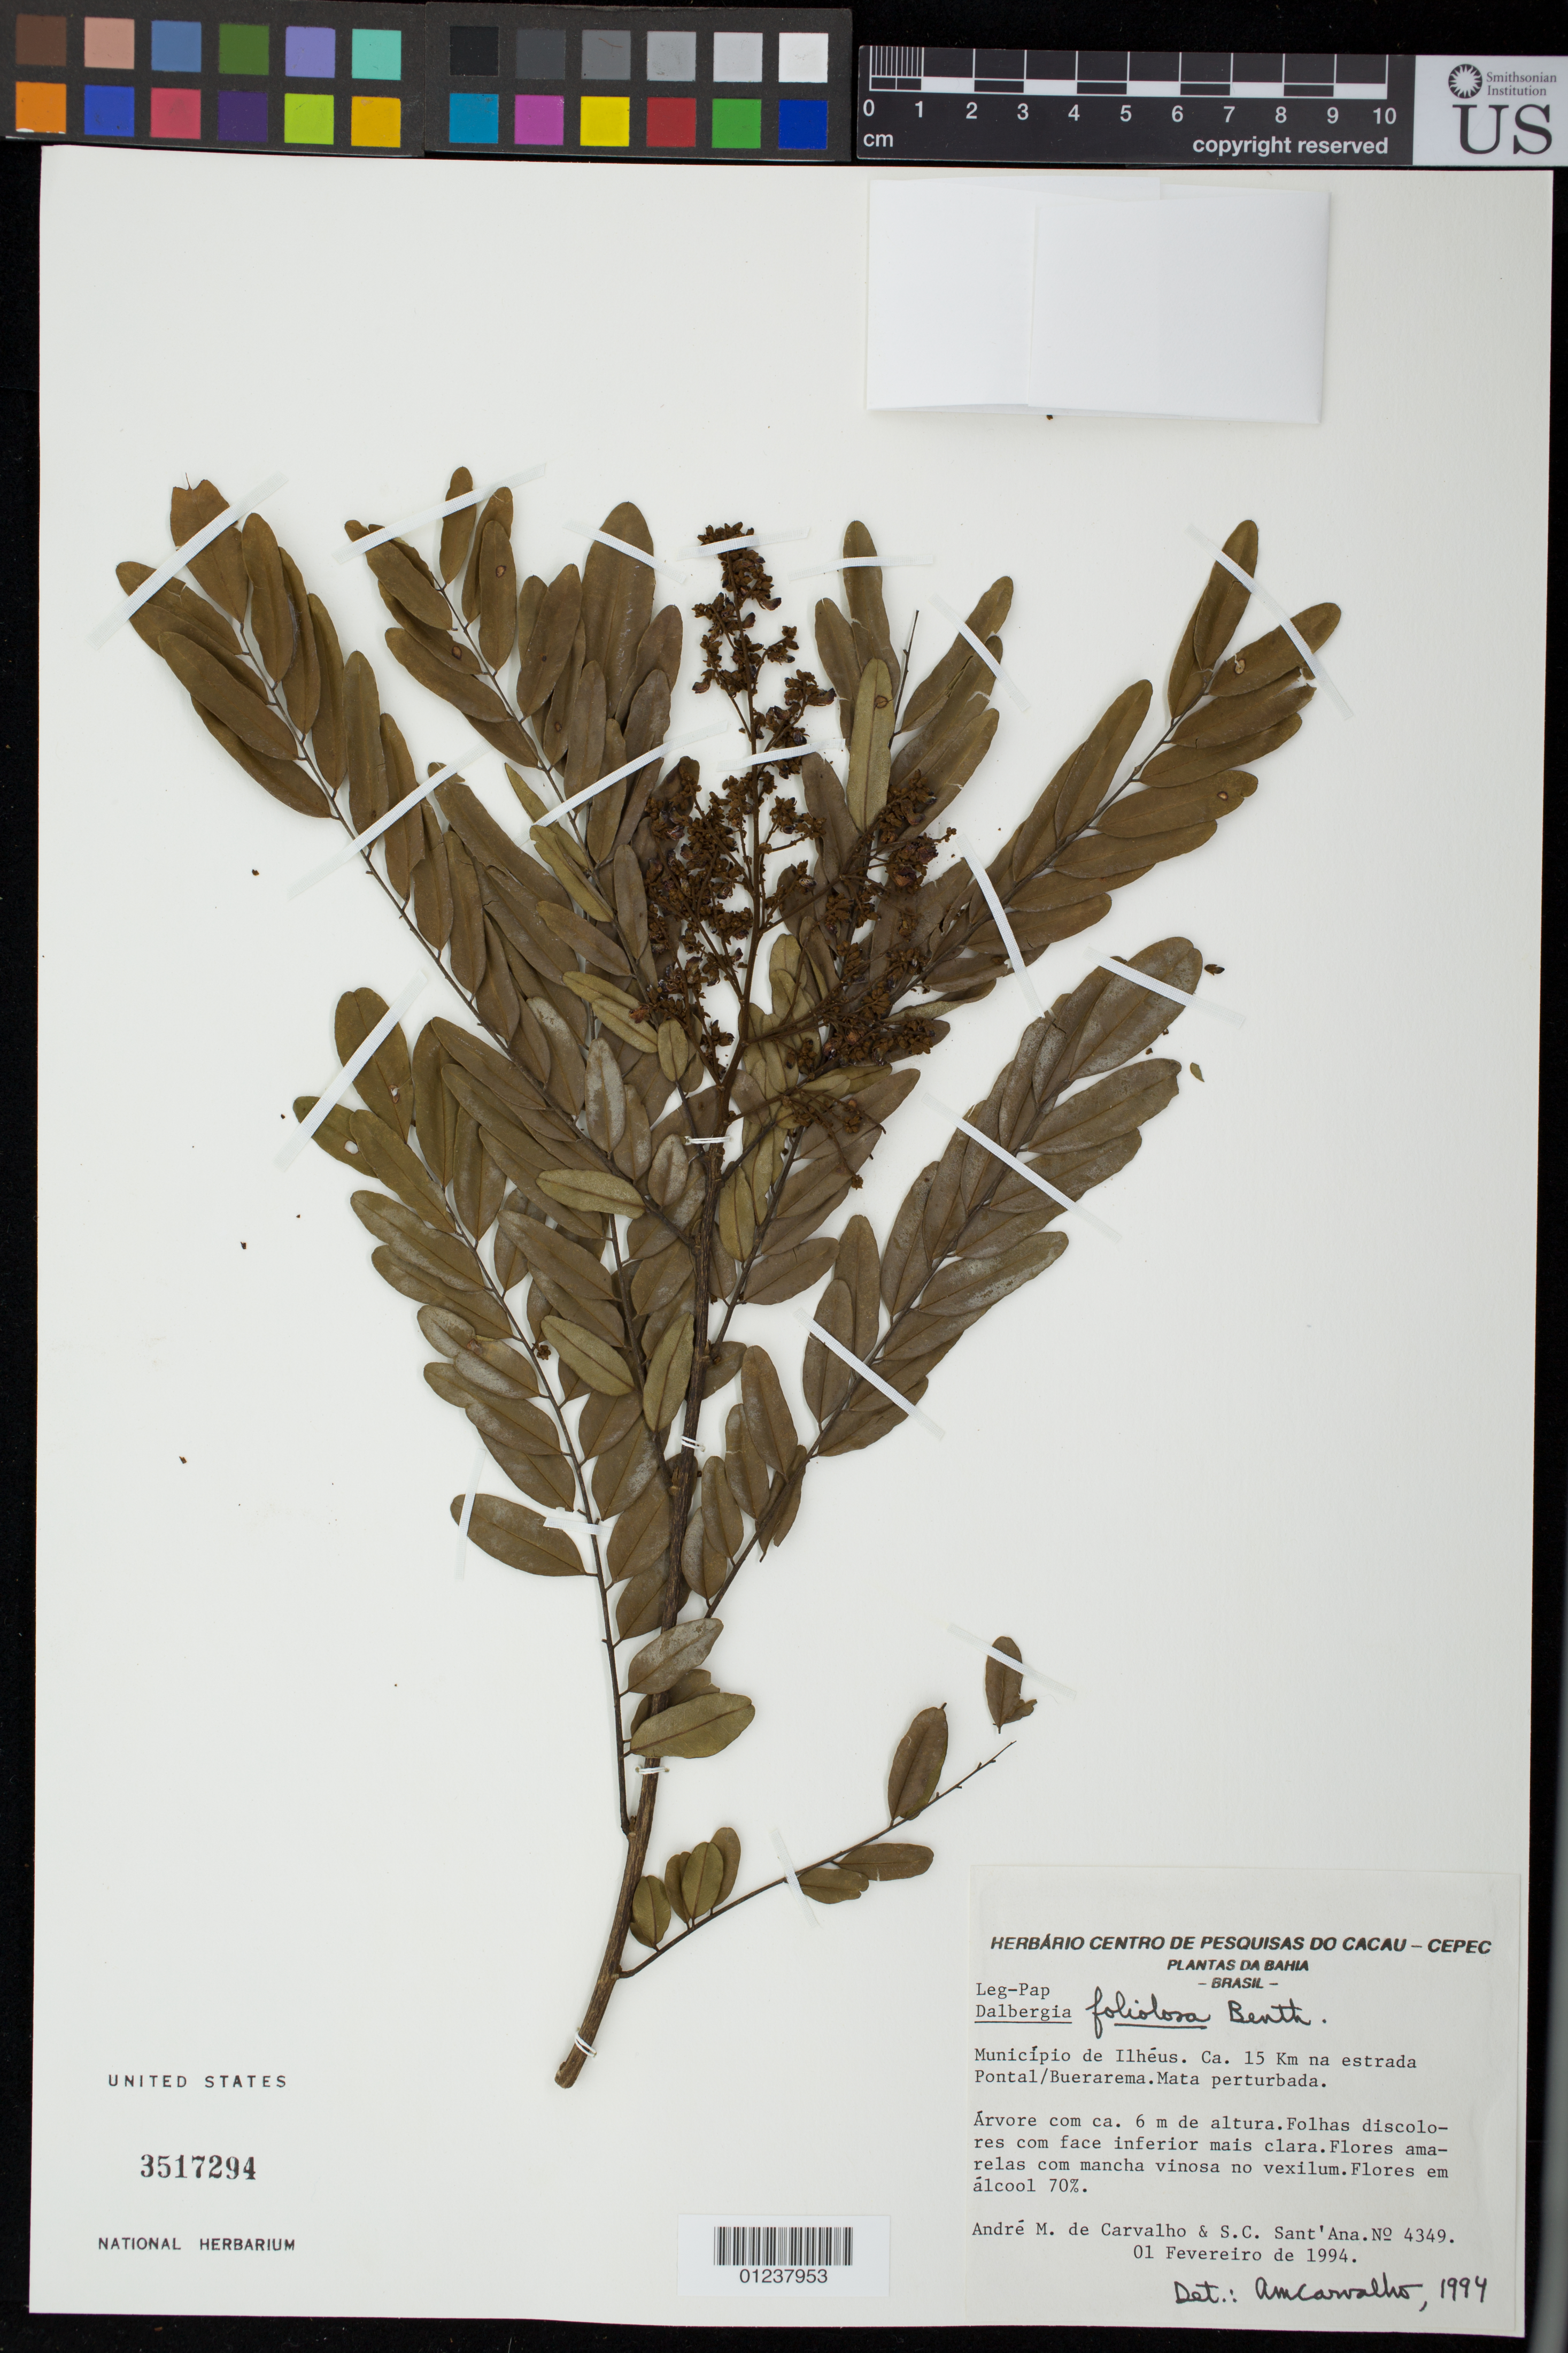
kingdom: Plantae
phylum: Tracheophyta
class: Magnoliopsida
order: Fabales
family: Fabaceae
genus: Dalbergia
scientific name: Dalbergia foliosa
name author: (Benth.) A.M. Carvalho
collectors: A. M. Carvalho & S. C. Sant'Ana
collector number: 4349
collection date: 1994-02-01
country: Brazil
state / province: Bahia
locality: Município de Ilhéus. Ca. 15 km na estrada Pontal/Buerarema.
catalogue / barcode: US 3517294